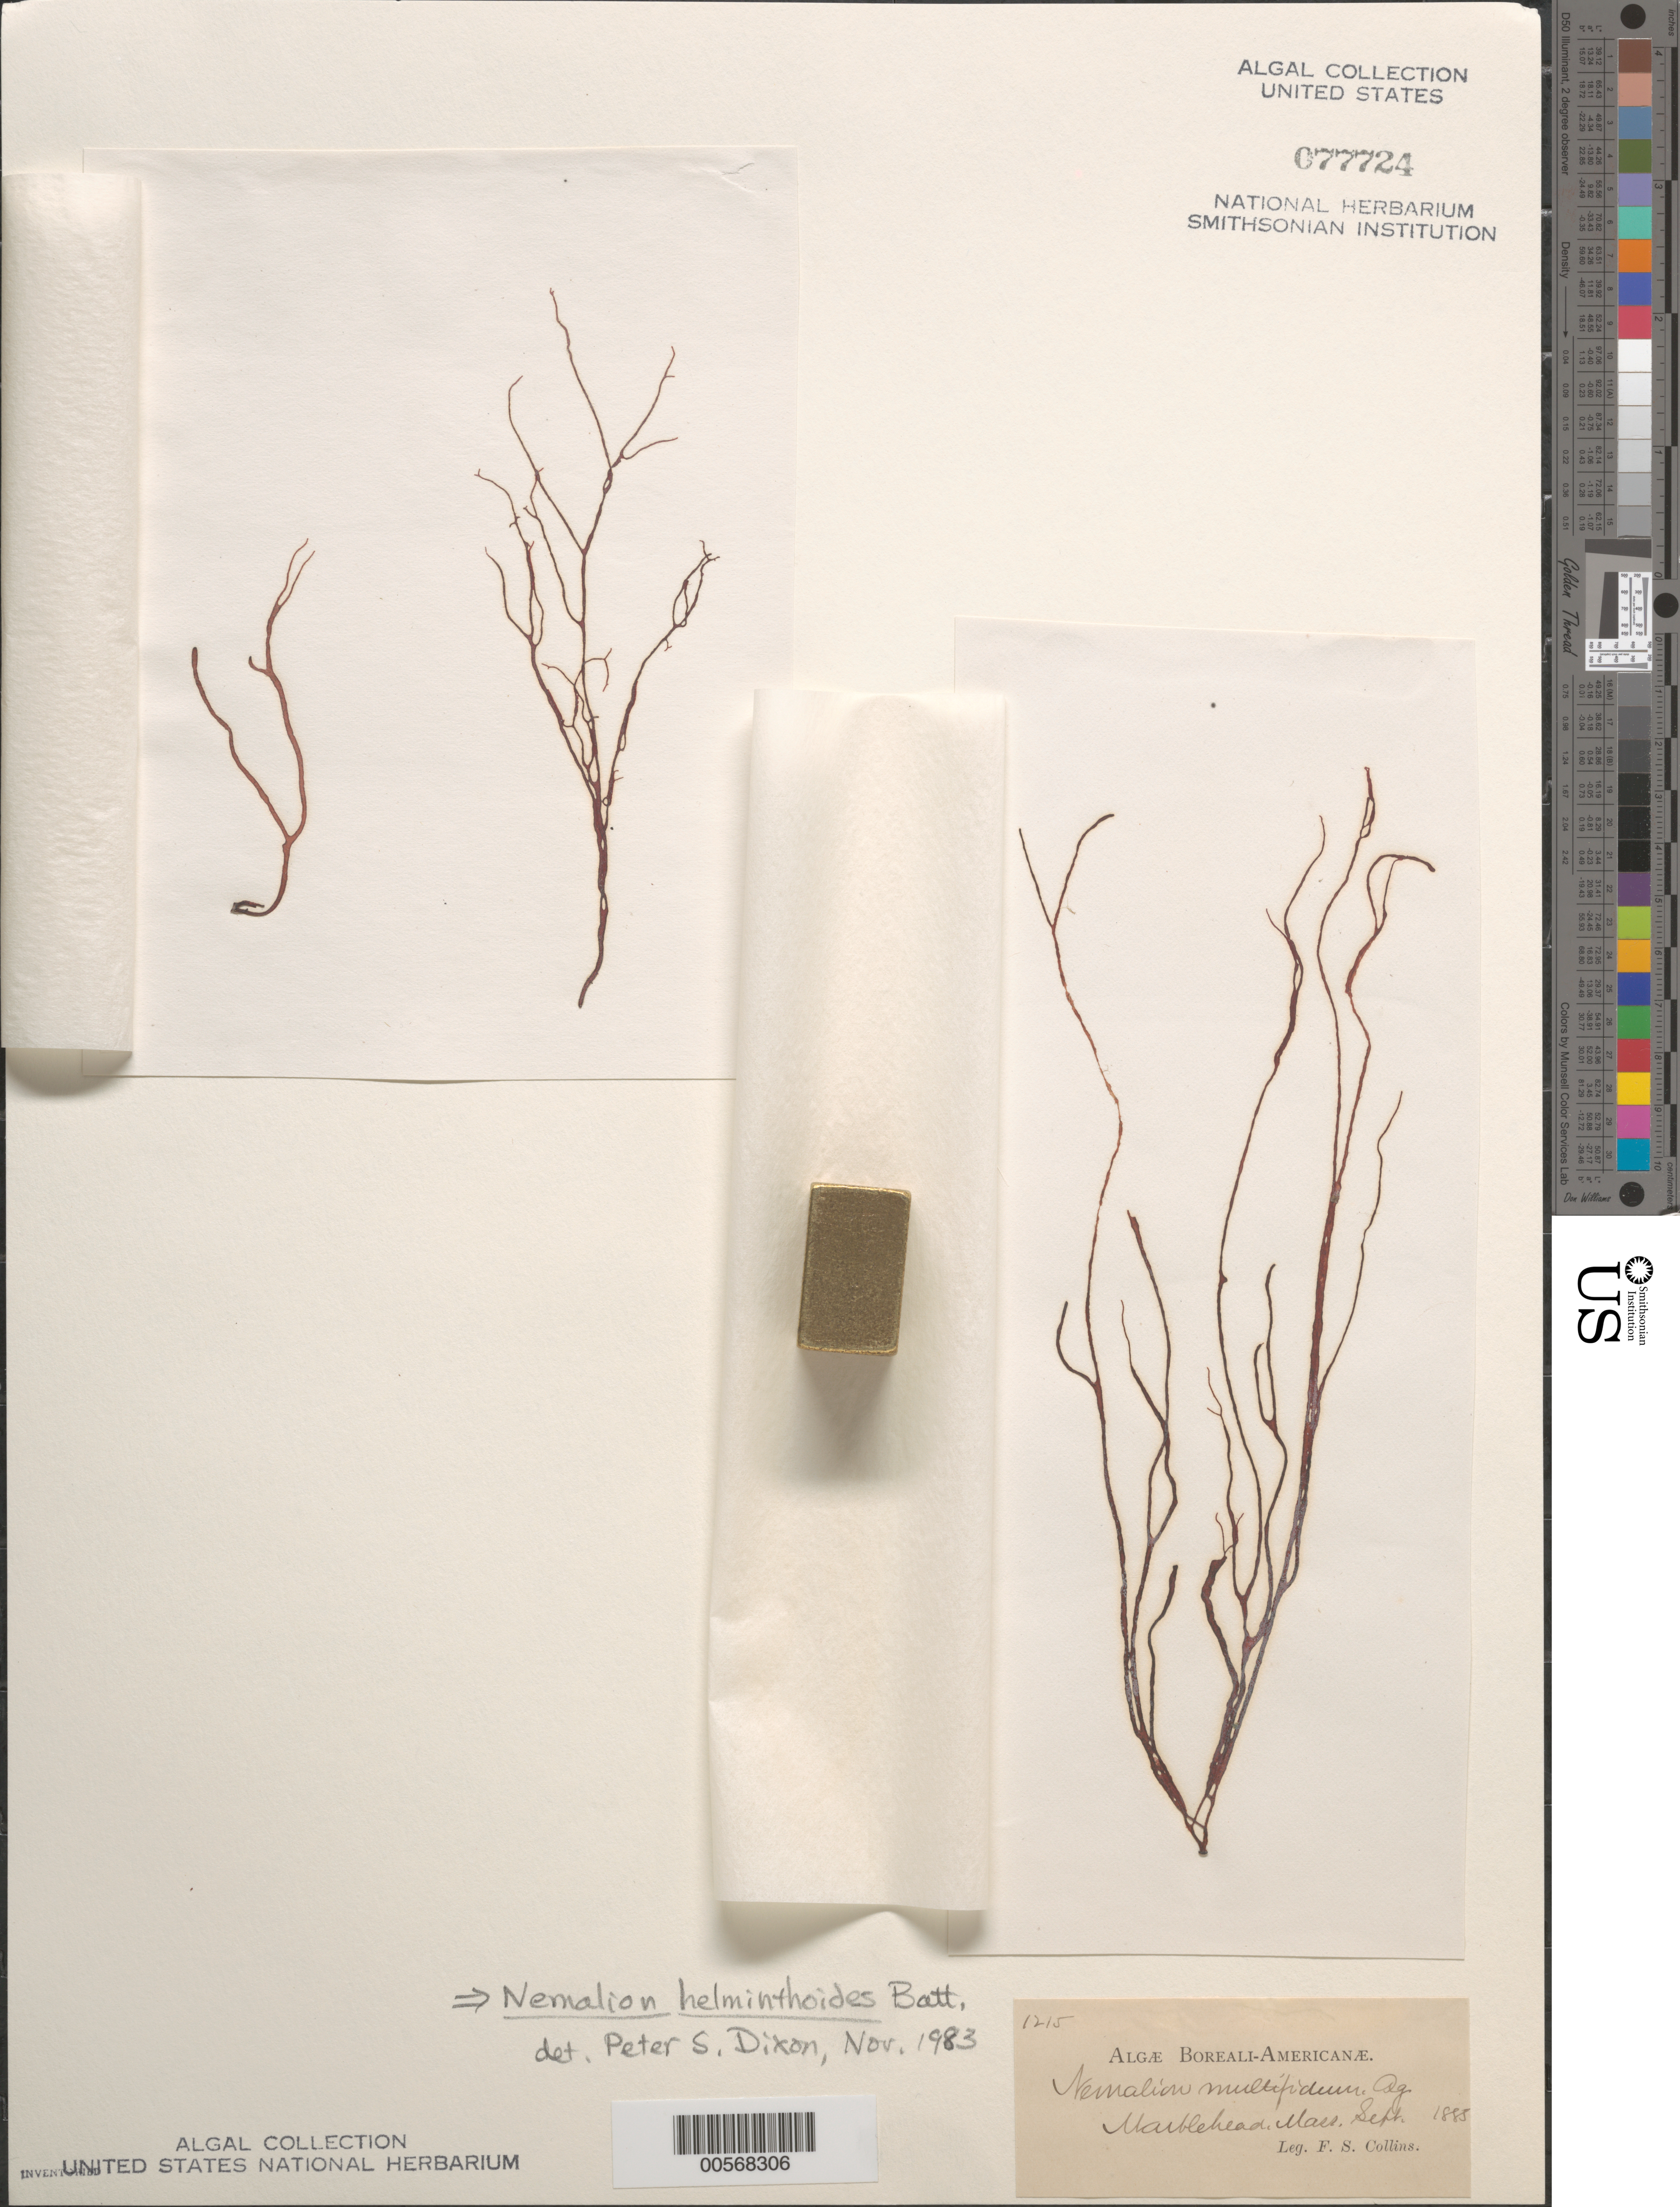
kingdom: Plantae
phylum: Rhodophyta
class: Florideophyceae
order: Nemaliales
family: Nemaliaceae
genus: Nemalion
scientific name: Nemalion multifidum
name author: (Lyngb.) Chauvin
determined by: Algae name updating Project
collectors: F. Collins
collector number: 1215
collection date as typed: Sep 1883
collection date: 1883-09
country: United States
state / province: Massachusetts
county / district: Essex County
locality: Marblehead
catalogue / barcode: US 77724